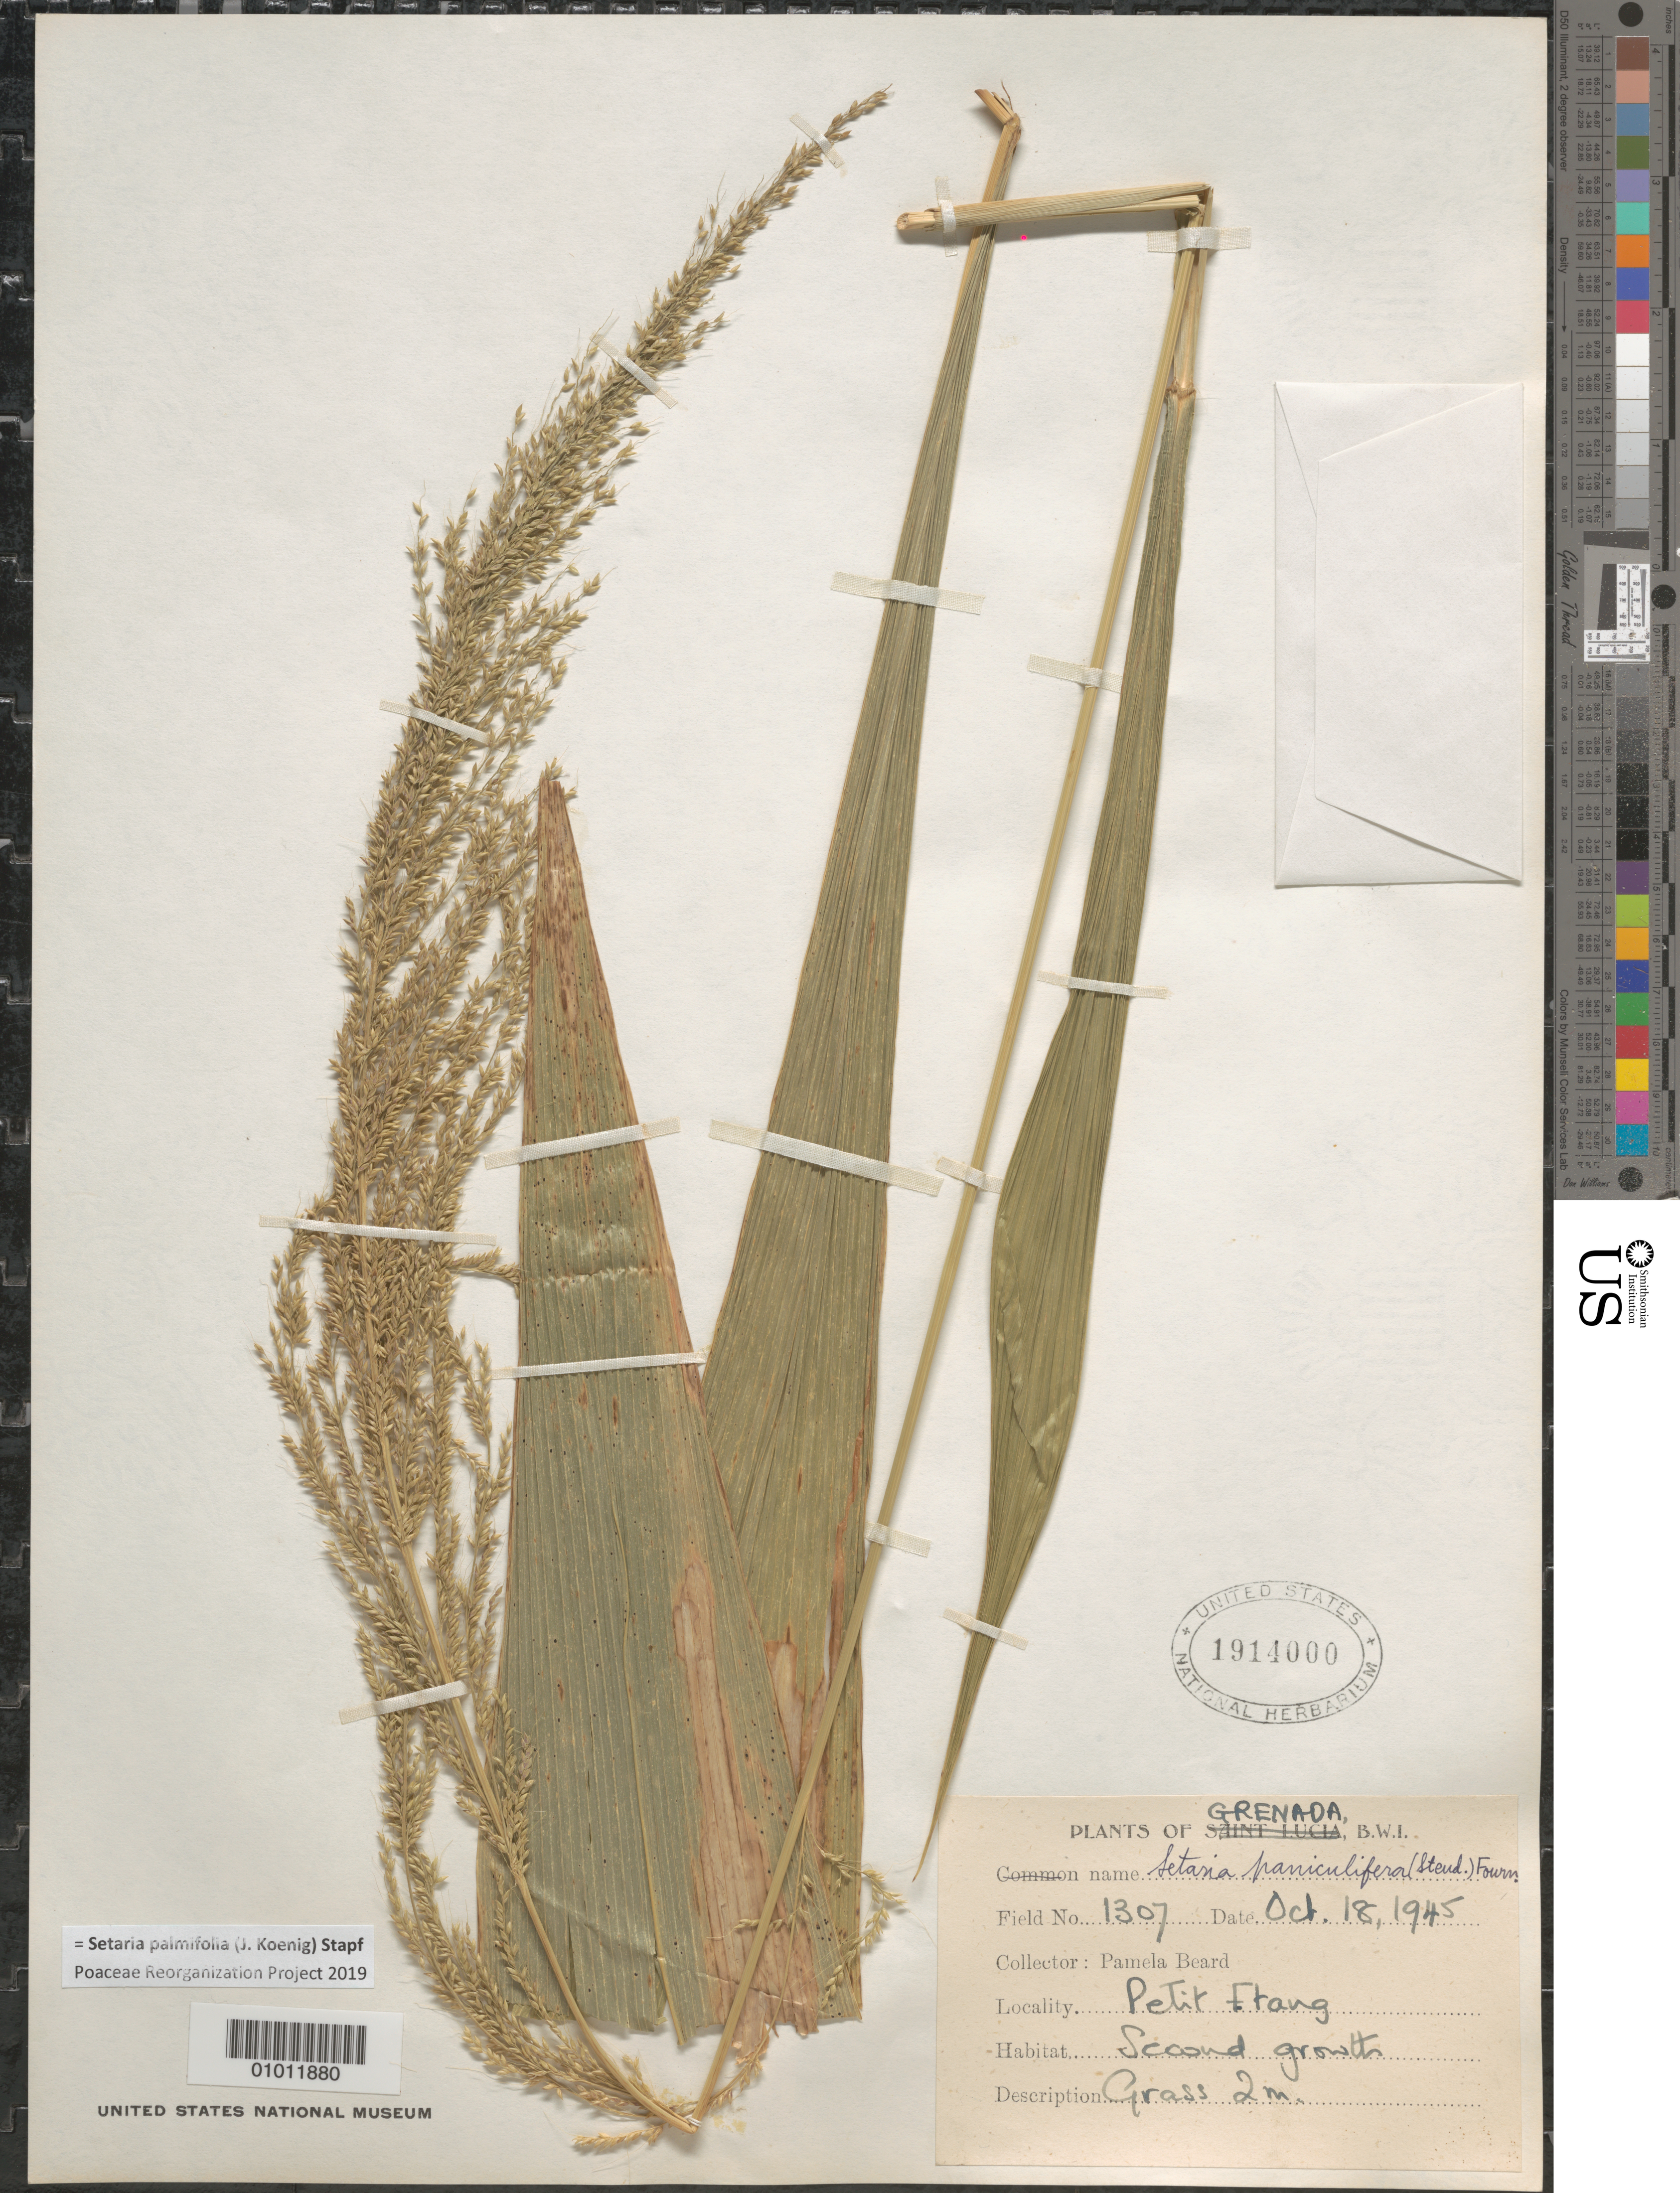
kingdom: Plantae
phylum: Tracheophyta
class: Liliopsida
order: Poales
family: Poaceae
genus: Setaria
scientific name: Setaria palmifolia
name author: (J. Koenig) Stapf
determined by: Poaceae Reorganization Project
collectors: P. Beard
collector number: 1307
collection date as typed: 18 Oct 1945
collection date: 1945-10-18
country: Grenada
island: Grenada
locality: Petit Etang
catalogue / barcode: US 1914000